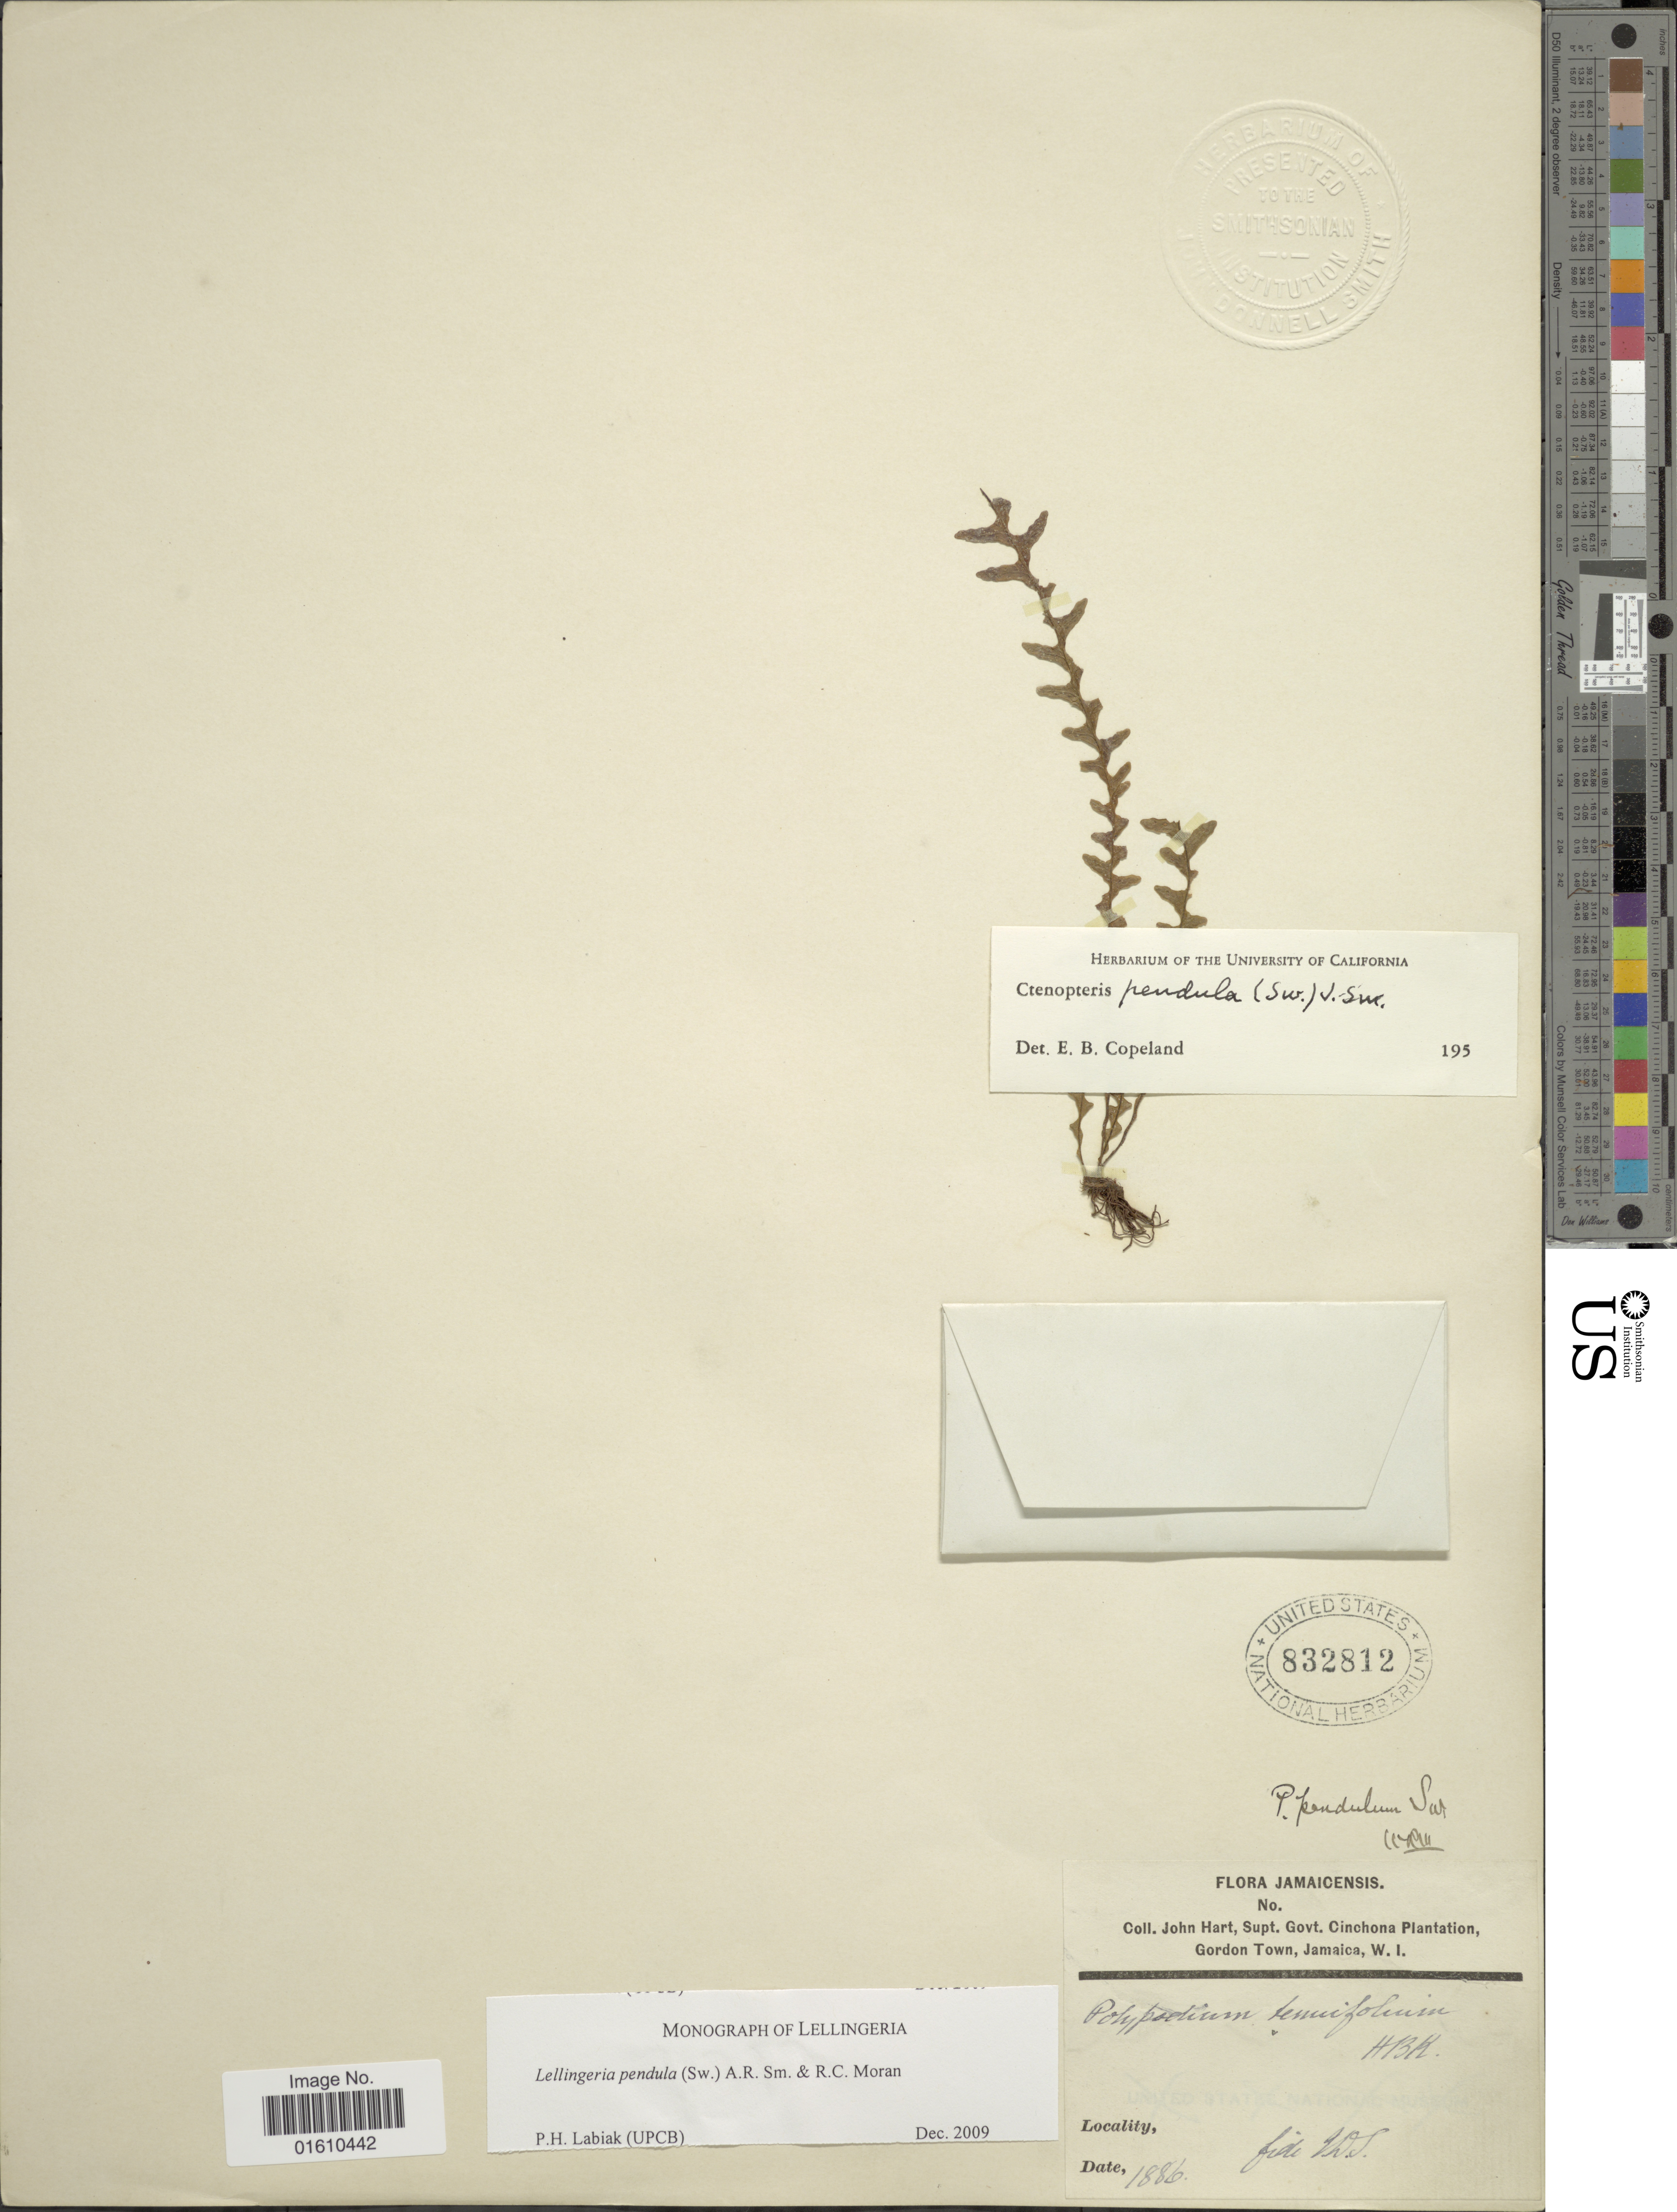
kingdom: Plantae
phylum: Tracheophyta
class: Polypodiopsida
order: Polypodiales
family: Polypodiaceae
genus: Lellingeria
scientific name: Lellingeria pendula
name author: (Sw.) A.R. Sm. & R.C. Moran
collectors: J. H. Hart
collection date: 1886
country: Jamaica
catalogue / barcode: US 832812